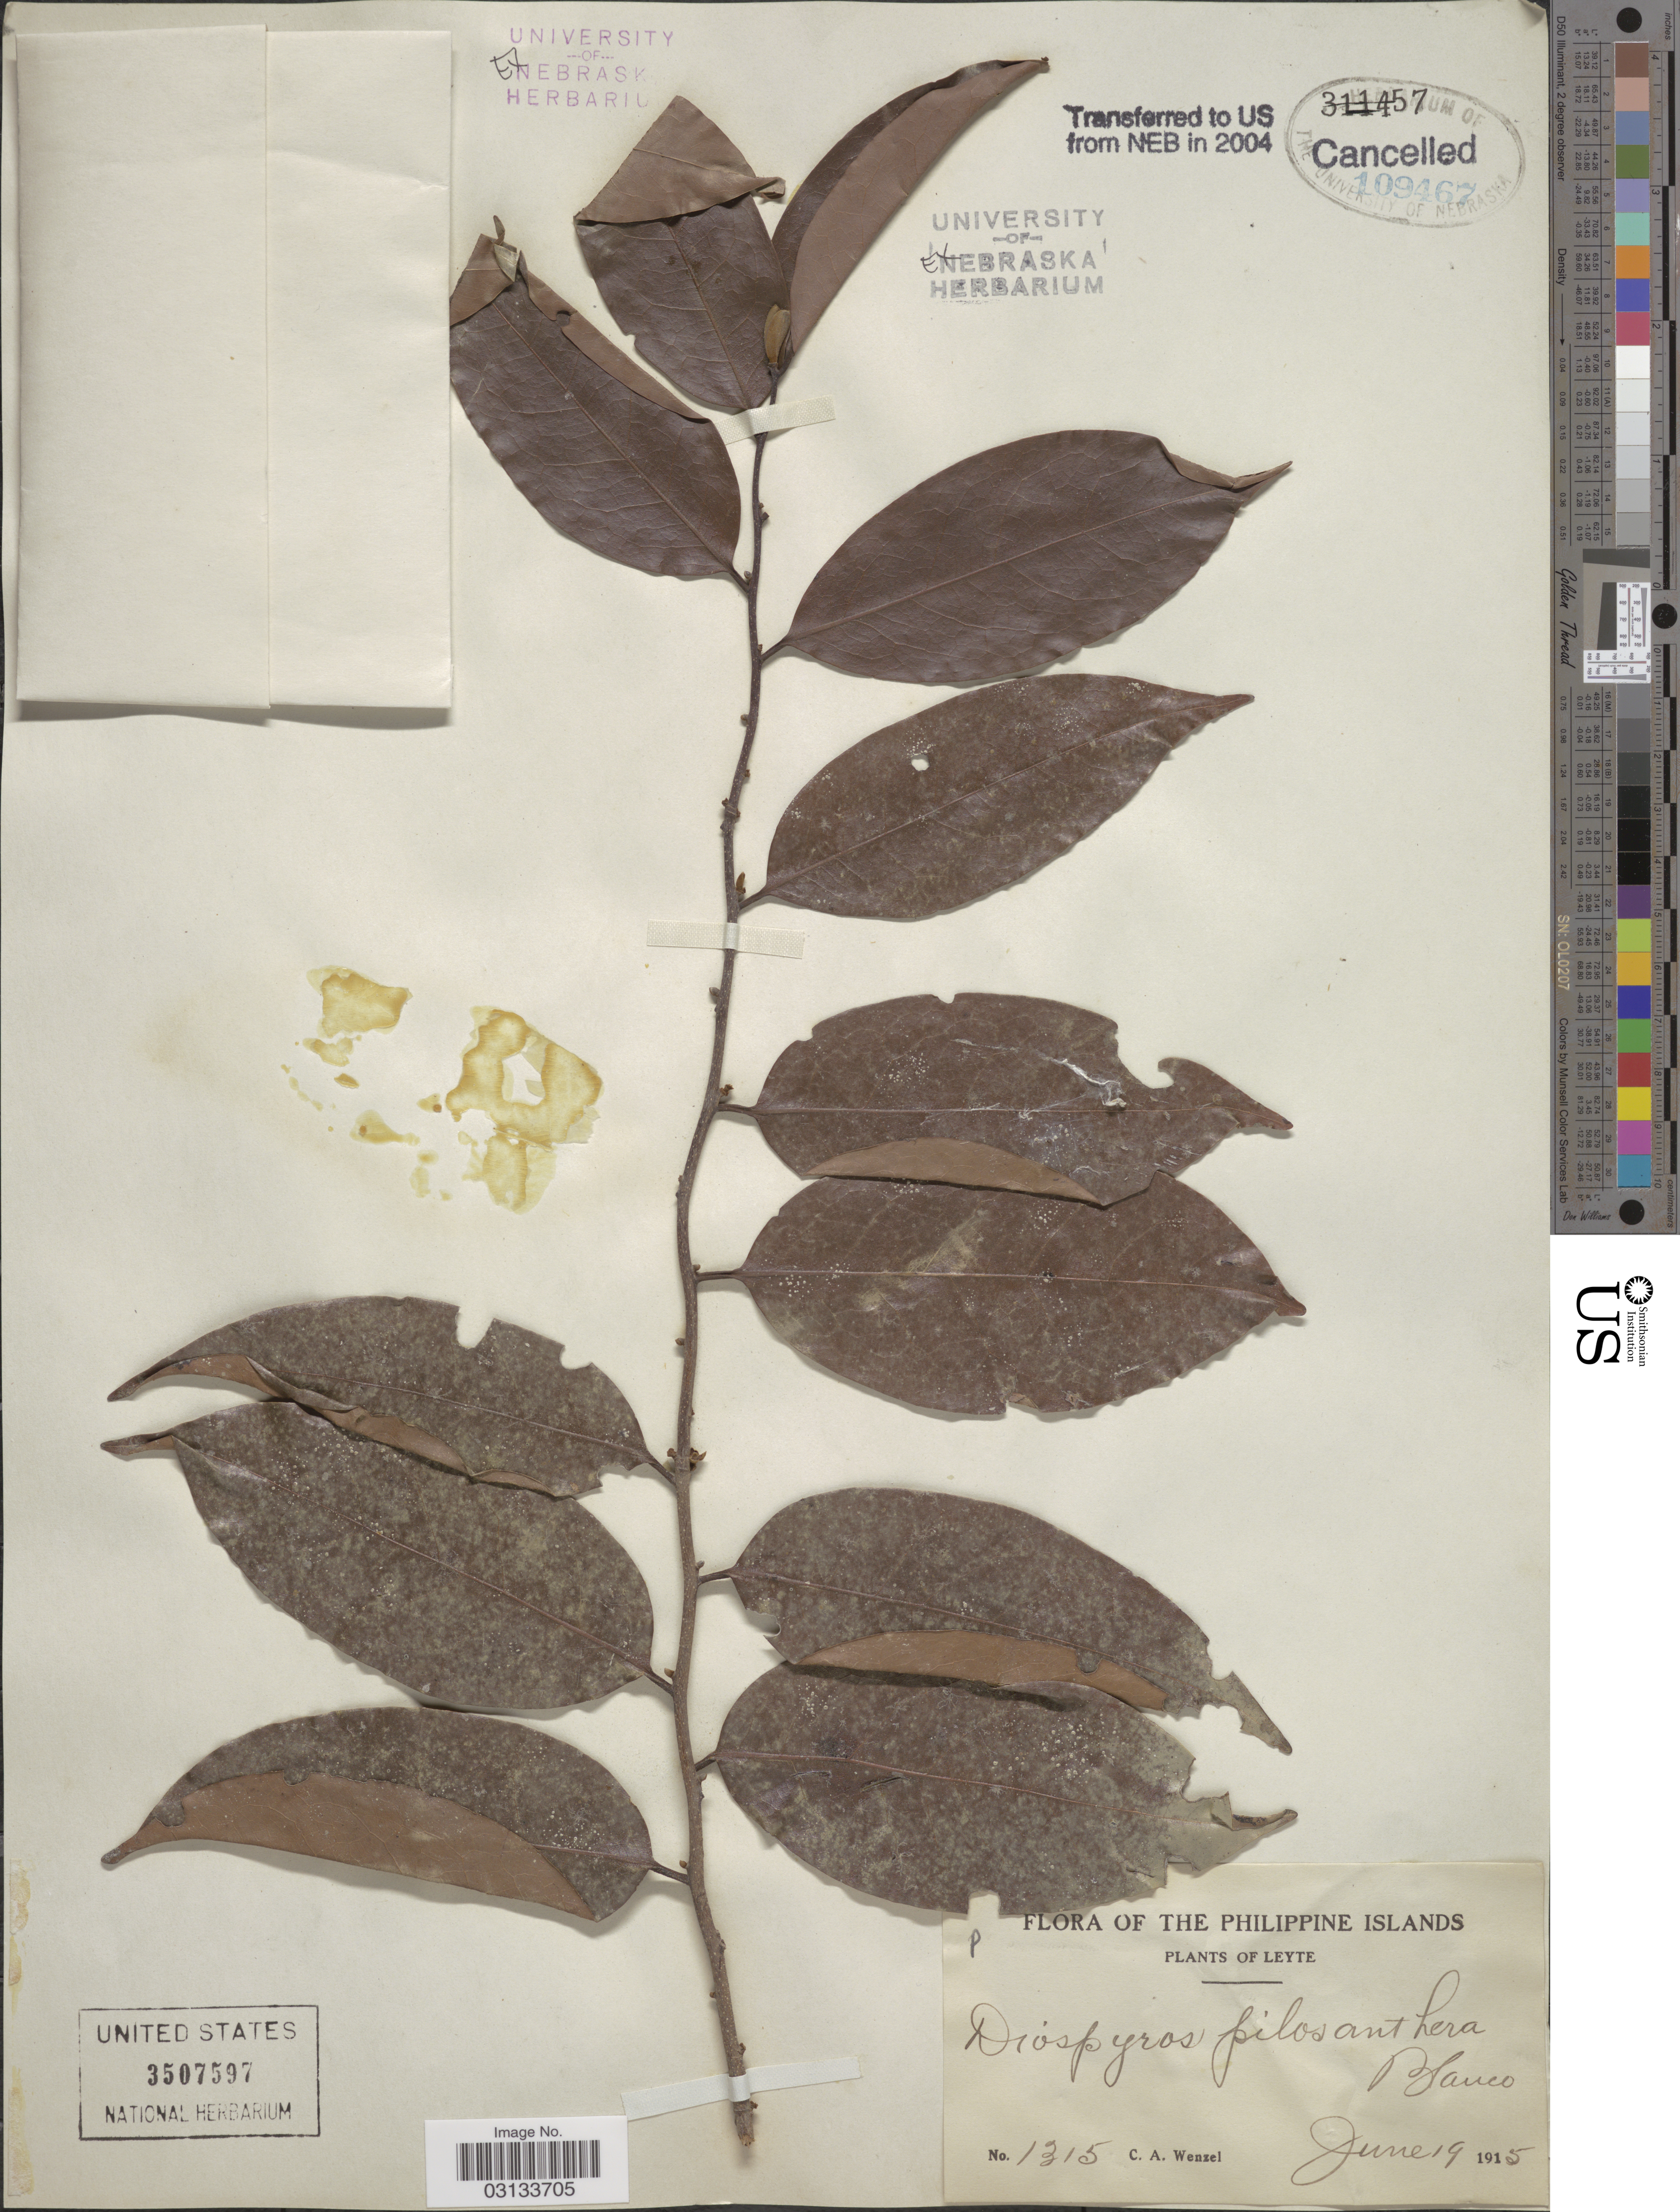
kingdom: Plantae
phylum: Tracheophyta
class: Magnoliopsida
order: Ericales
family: Ebenaceae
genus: Diospyros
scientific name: Diospyros pilosanthera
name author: Blanco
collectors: C. Wenzel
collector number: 1315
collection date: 1915-06-19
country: Philippines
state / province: Eastern Visayas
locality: Philippine Islands. Leyte. Blanco.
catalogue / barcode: US 3507597